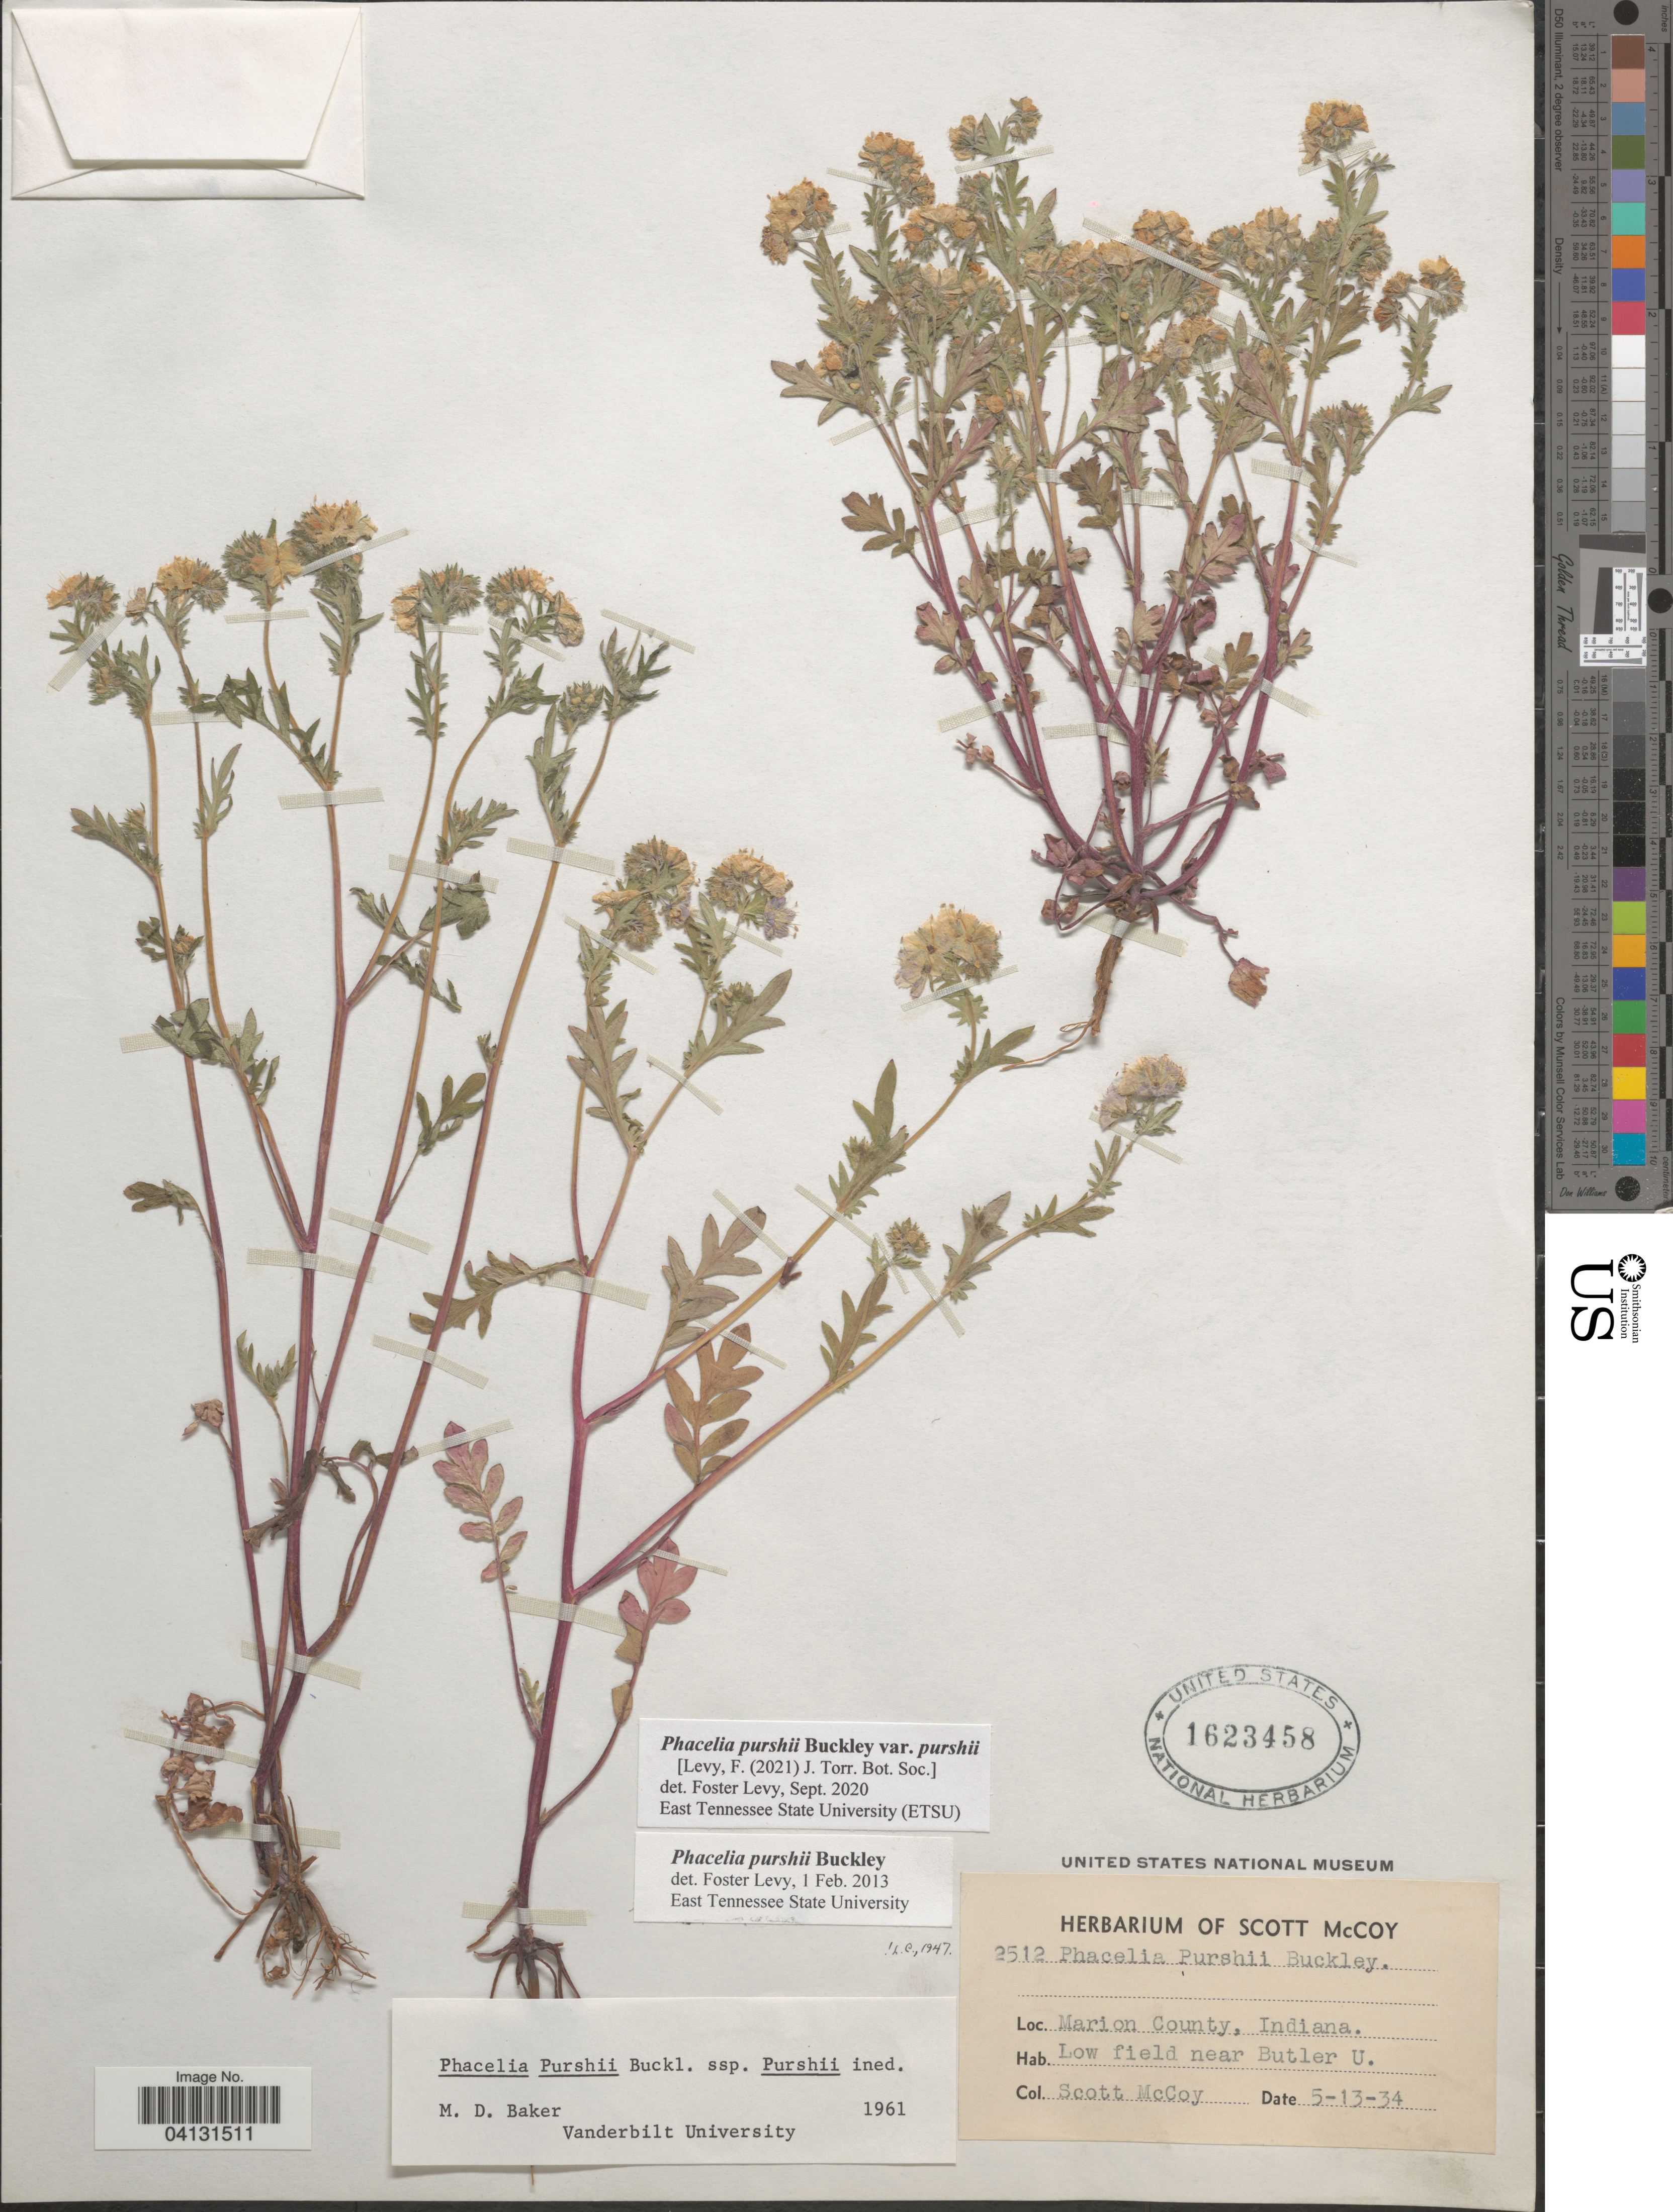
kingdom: Plantae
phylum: Tracheophyta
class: Magnoliopsida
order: Boraginales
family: Hydrophyllaceae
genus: Phacelia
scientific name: Phacelia purshii var. purshii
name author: Buckley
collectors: S. McCoy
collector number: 2512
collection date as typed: Transcribed d/m/y: 13/5/34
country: United States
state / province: Indiana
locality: Marion County. Low field near Butler U.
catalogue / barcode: US 1623458